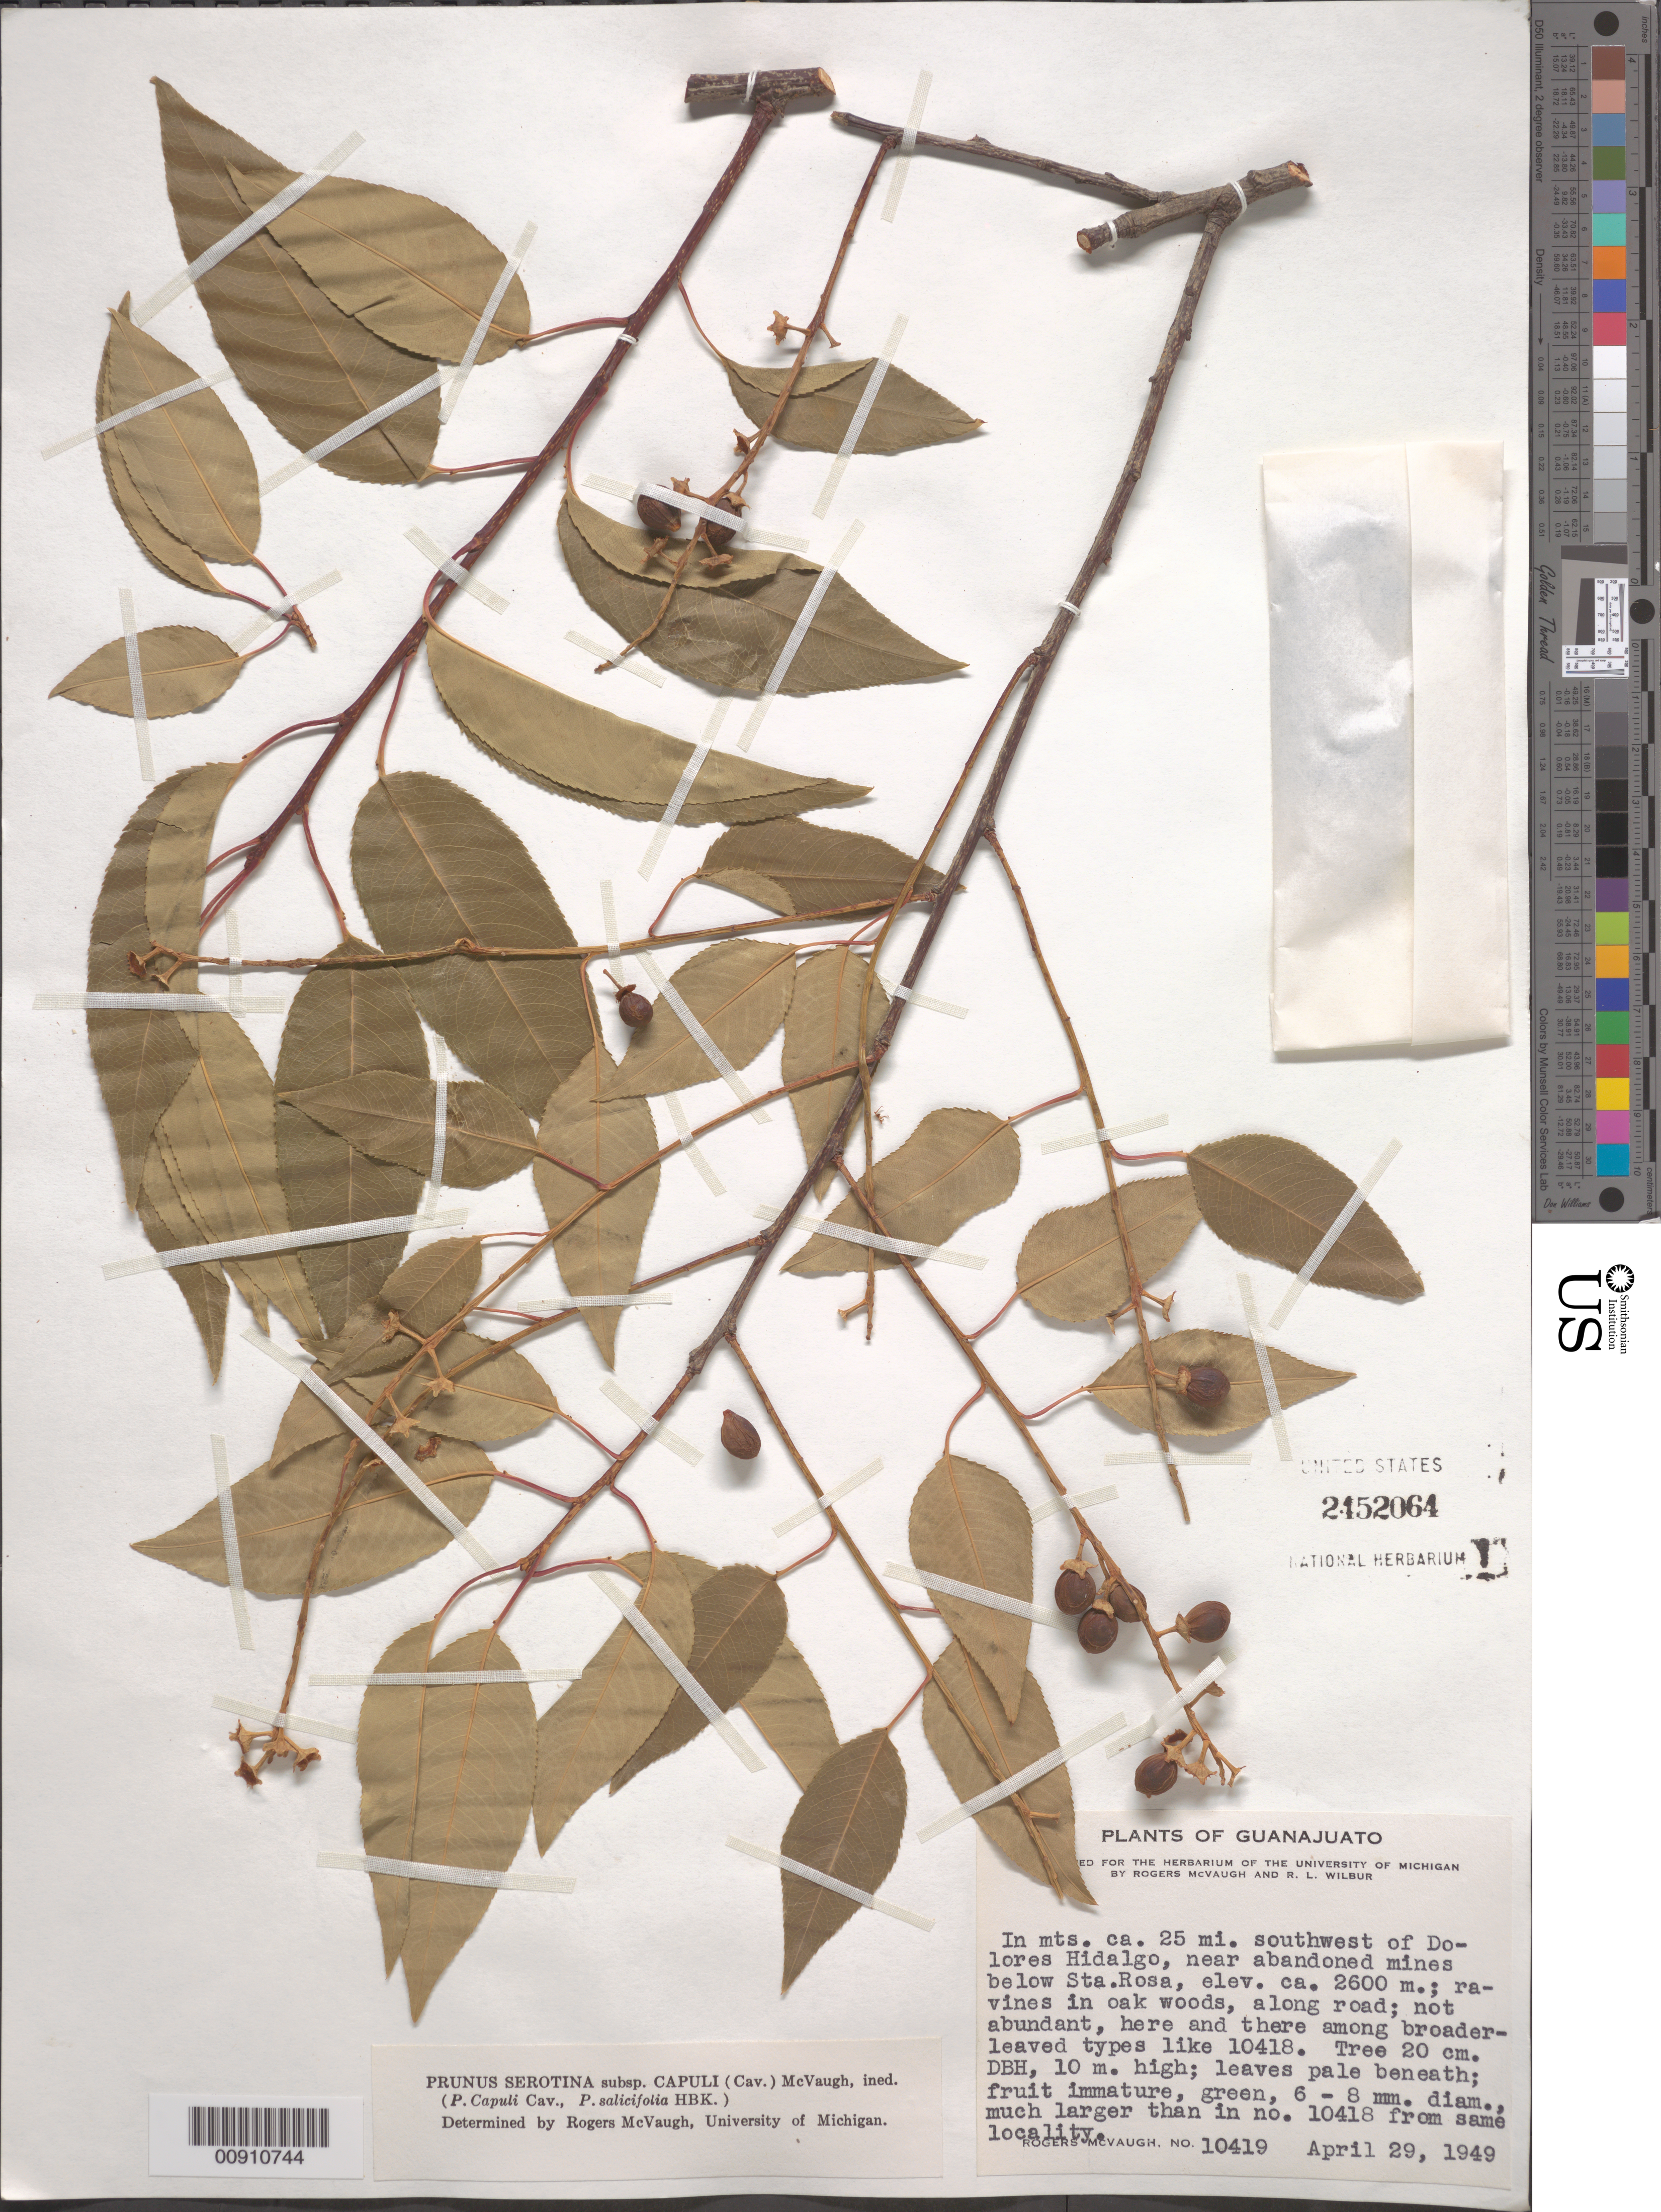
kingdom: Plantae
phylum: Tracheophyta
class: Magnoliopsida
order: Rosales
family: Rosaceae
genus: Prunus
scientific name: Prunus serotina var. salicifolia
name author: (Kunth) Koehne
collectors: R. McVaugh & R. L. Wilbur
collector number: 10419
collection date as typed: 29 Apr 1949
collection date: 1949-04-29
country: Mexico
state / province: Guanajuato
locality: In mountains ca. 25 mi. southwest of Dolores Hidalgo, near abandoned mines below Sta Rosa.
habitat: Ravines in oak woods, along road.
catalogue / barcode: US 2452064